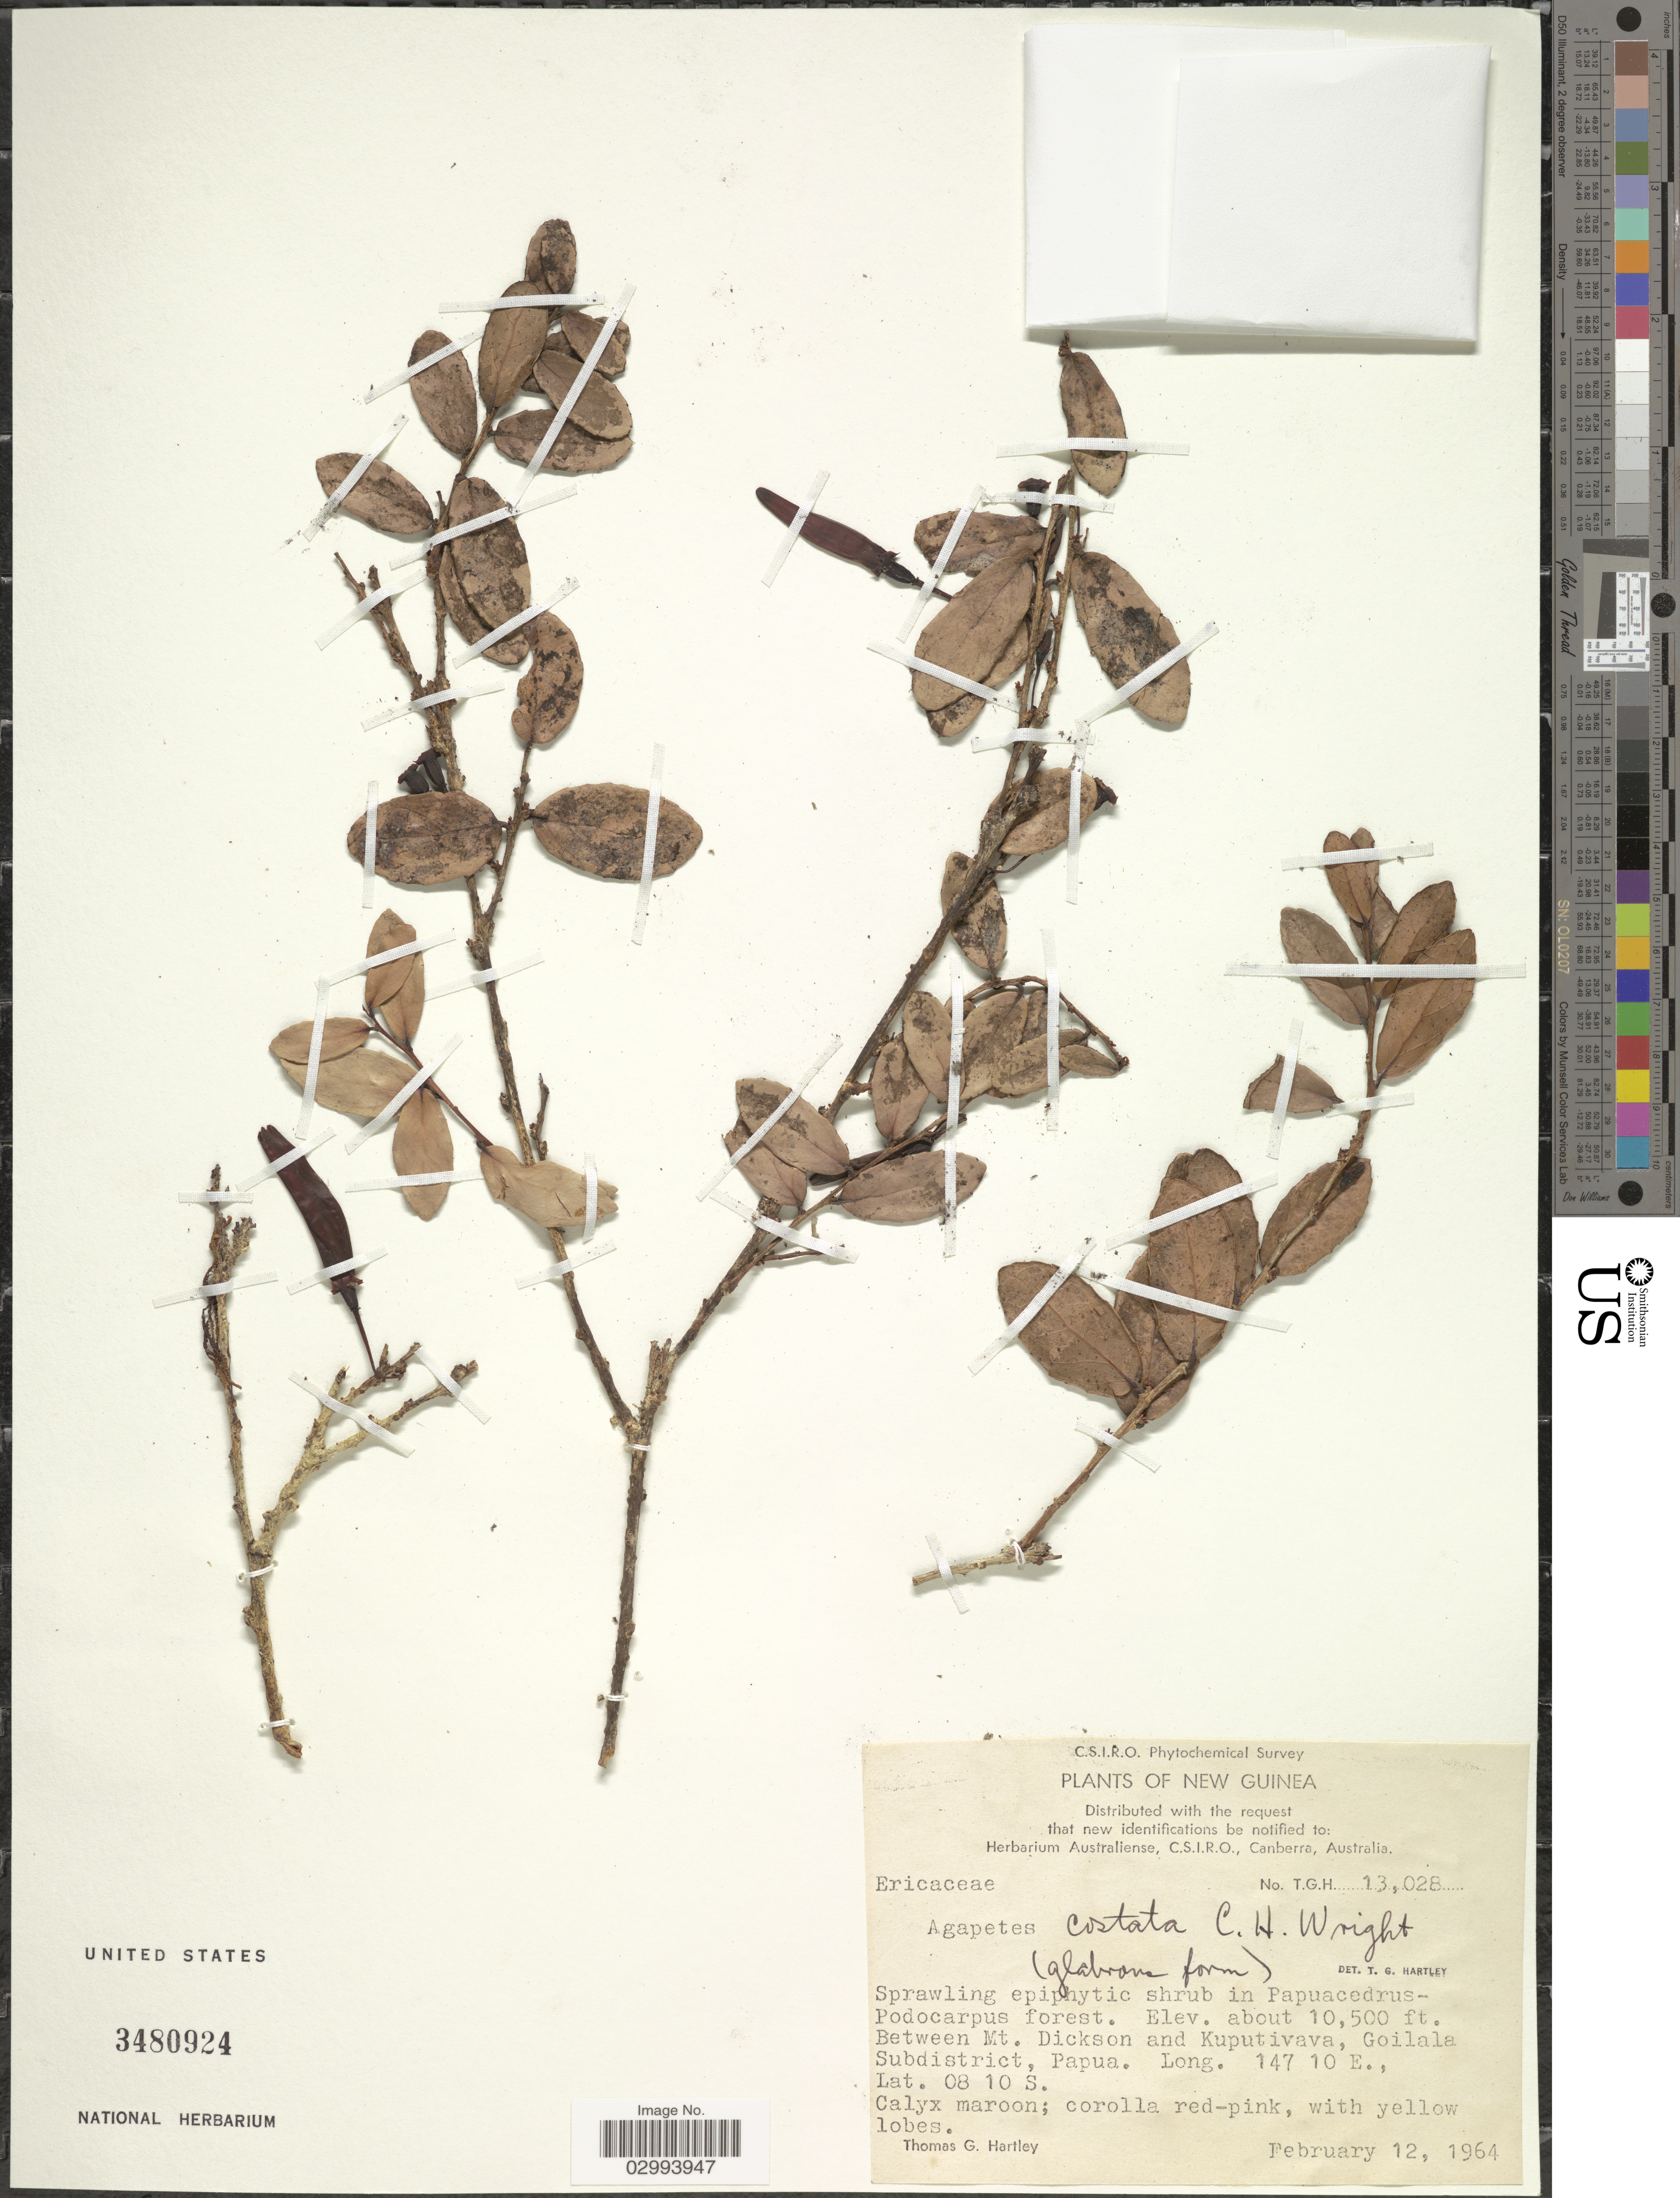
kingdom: Plantae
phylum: Tracheophyta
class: Magnoliopsida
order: Ericales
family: Ericaceae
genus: Agapetes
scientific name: Agapetes costata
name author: C.H. Wright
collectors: T. G. Hartley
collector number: T.G.H.13028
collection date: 1964-02-12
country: Papua New Guinea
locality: New Guinea. Between Mt. Dickson and Kuputivava, Goilala Subdistrict, Papua.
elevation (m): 3200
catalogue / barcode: US 3480924